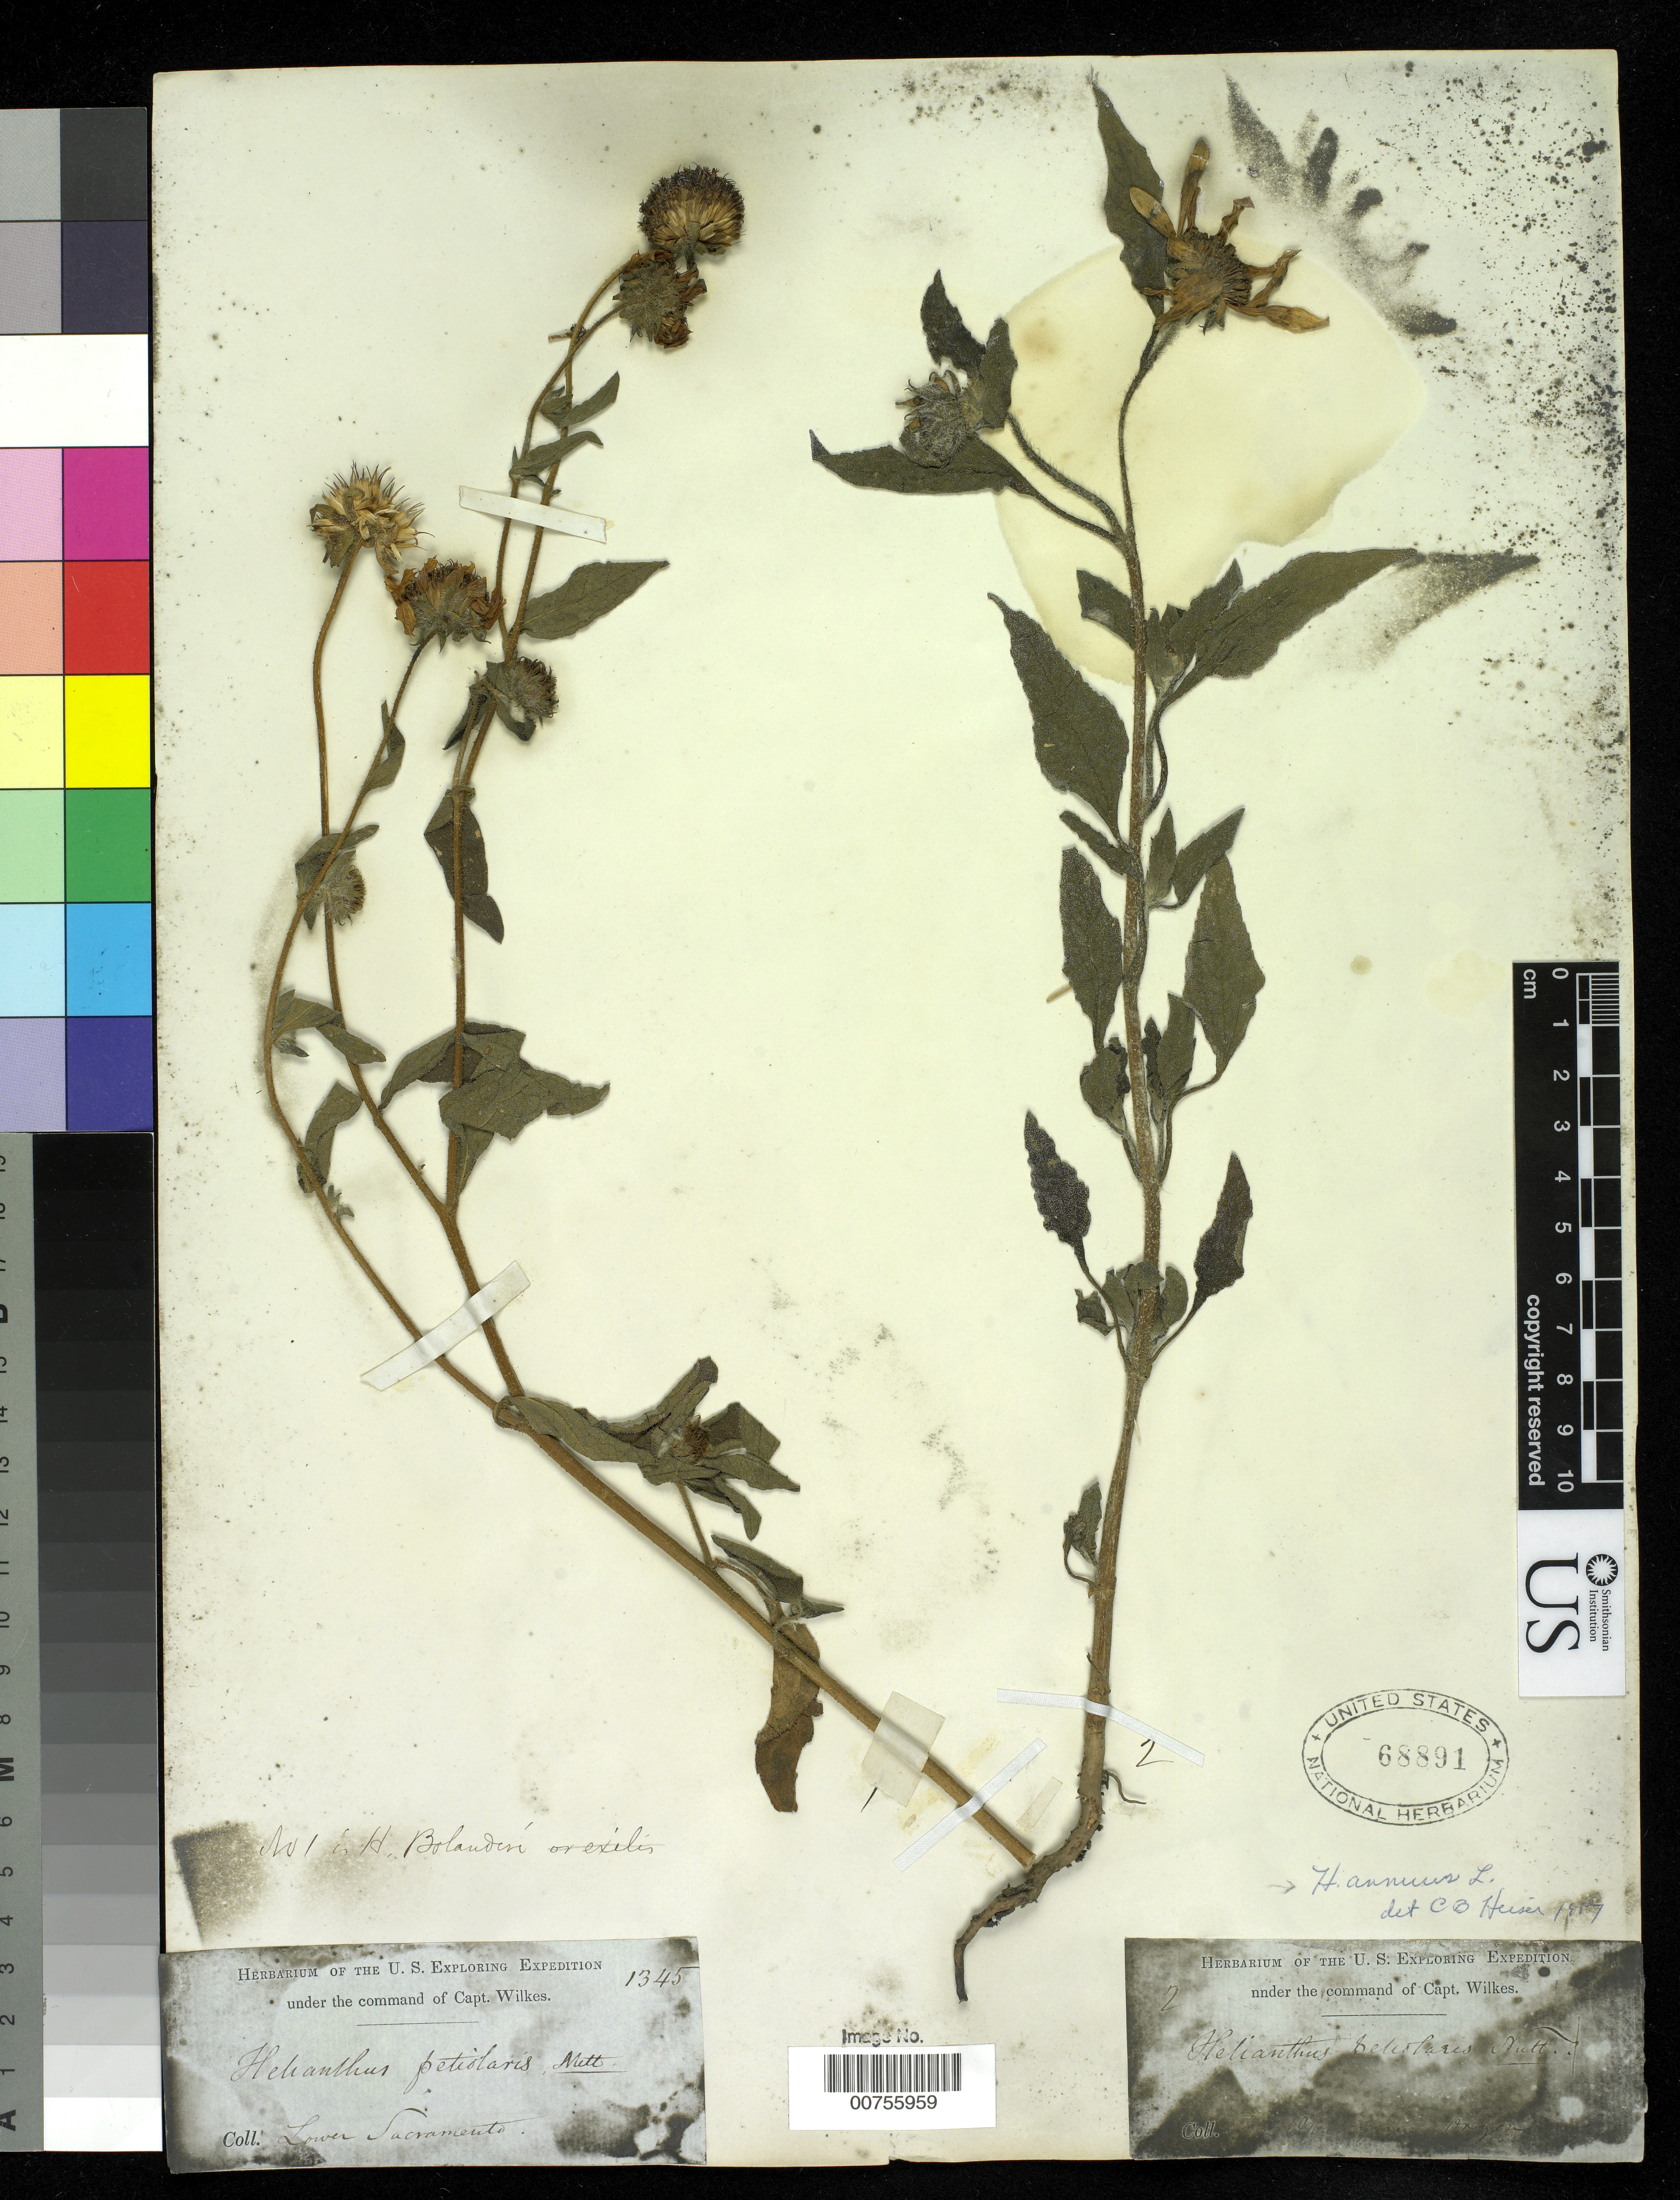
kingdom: Plantae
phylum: Tracheophyta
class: Magnoliopsida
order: Asterales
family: Asteraceae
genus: Helianthus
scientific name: Helianthus annuus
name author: L.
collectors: Wilkes Explor. Exped.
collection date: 1838/1842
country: United States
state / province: California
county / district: Sacramento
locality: Lower Sacramento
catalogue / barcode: US 68891